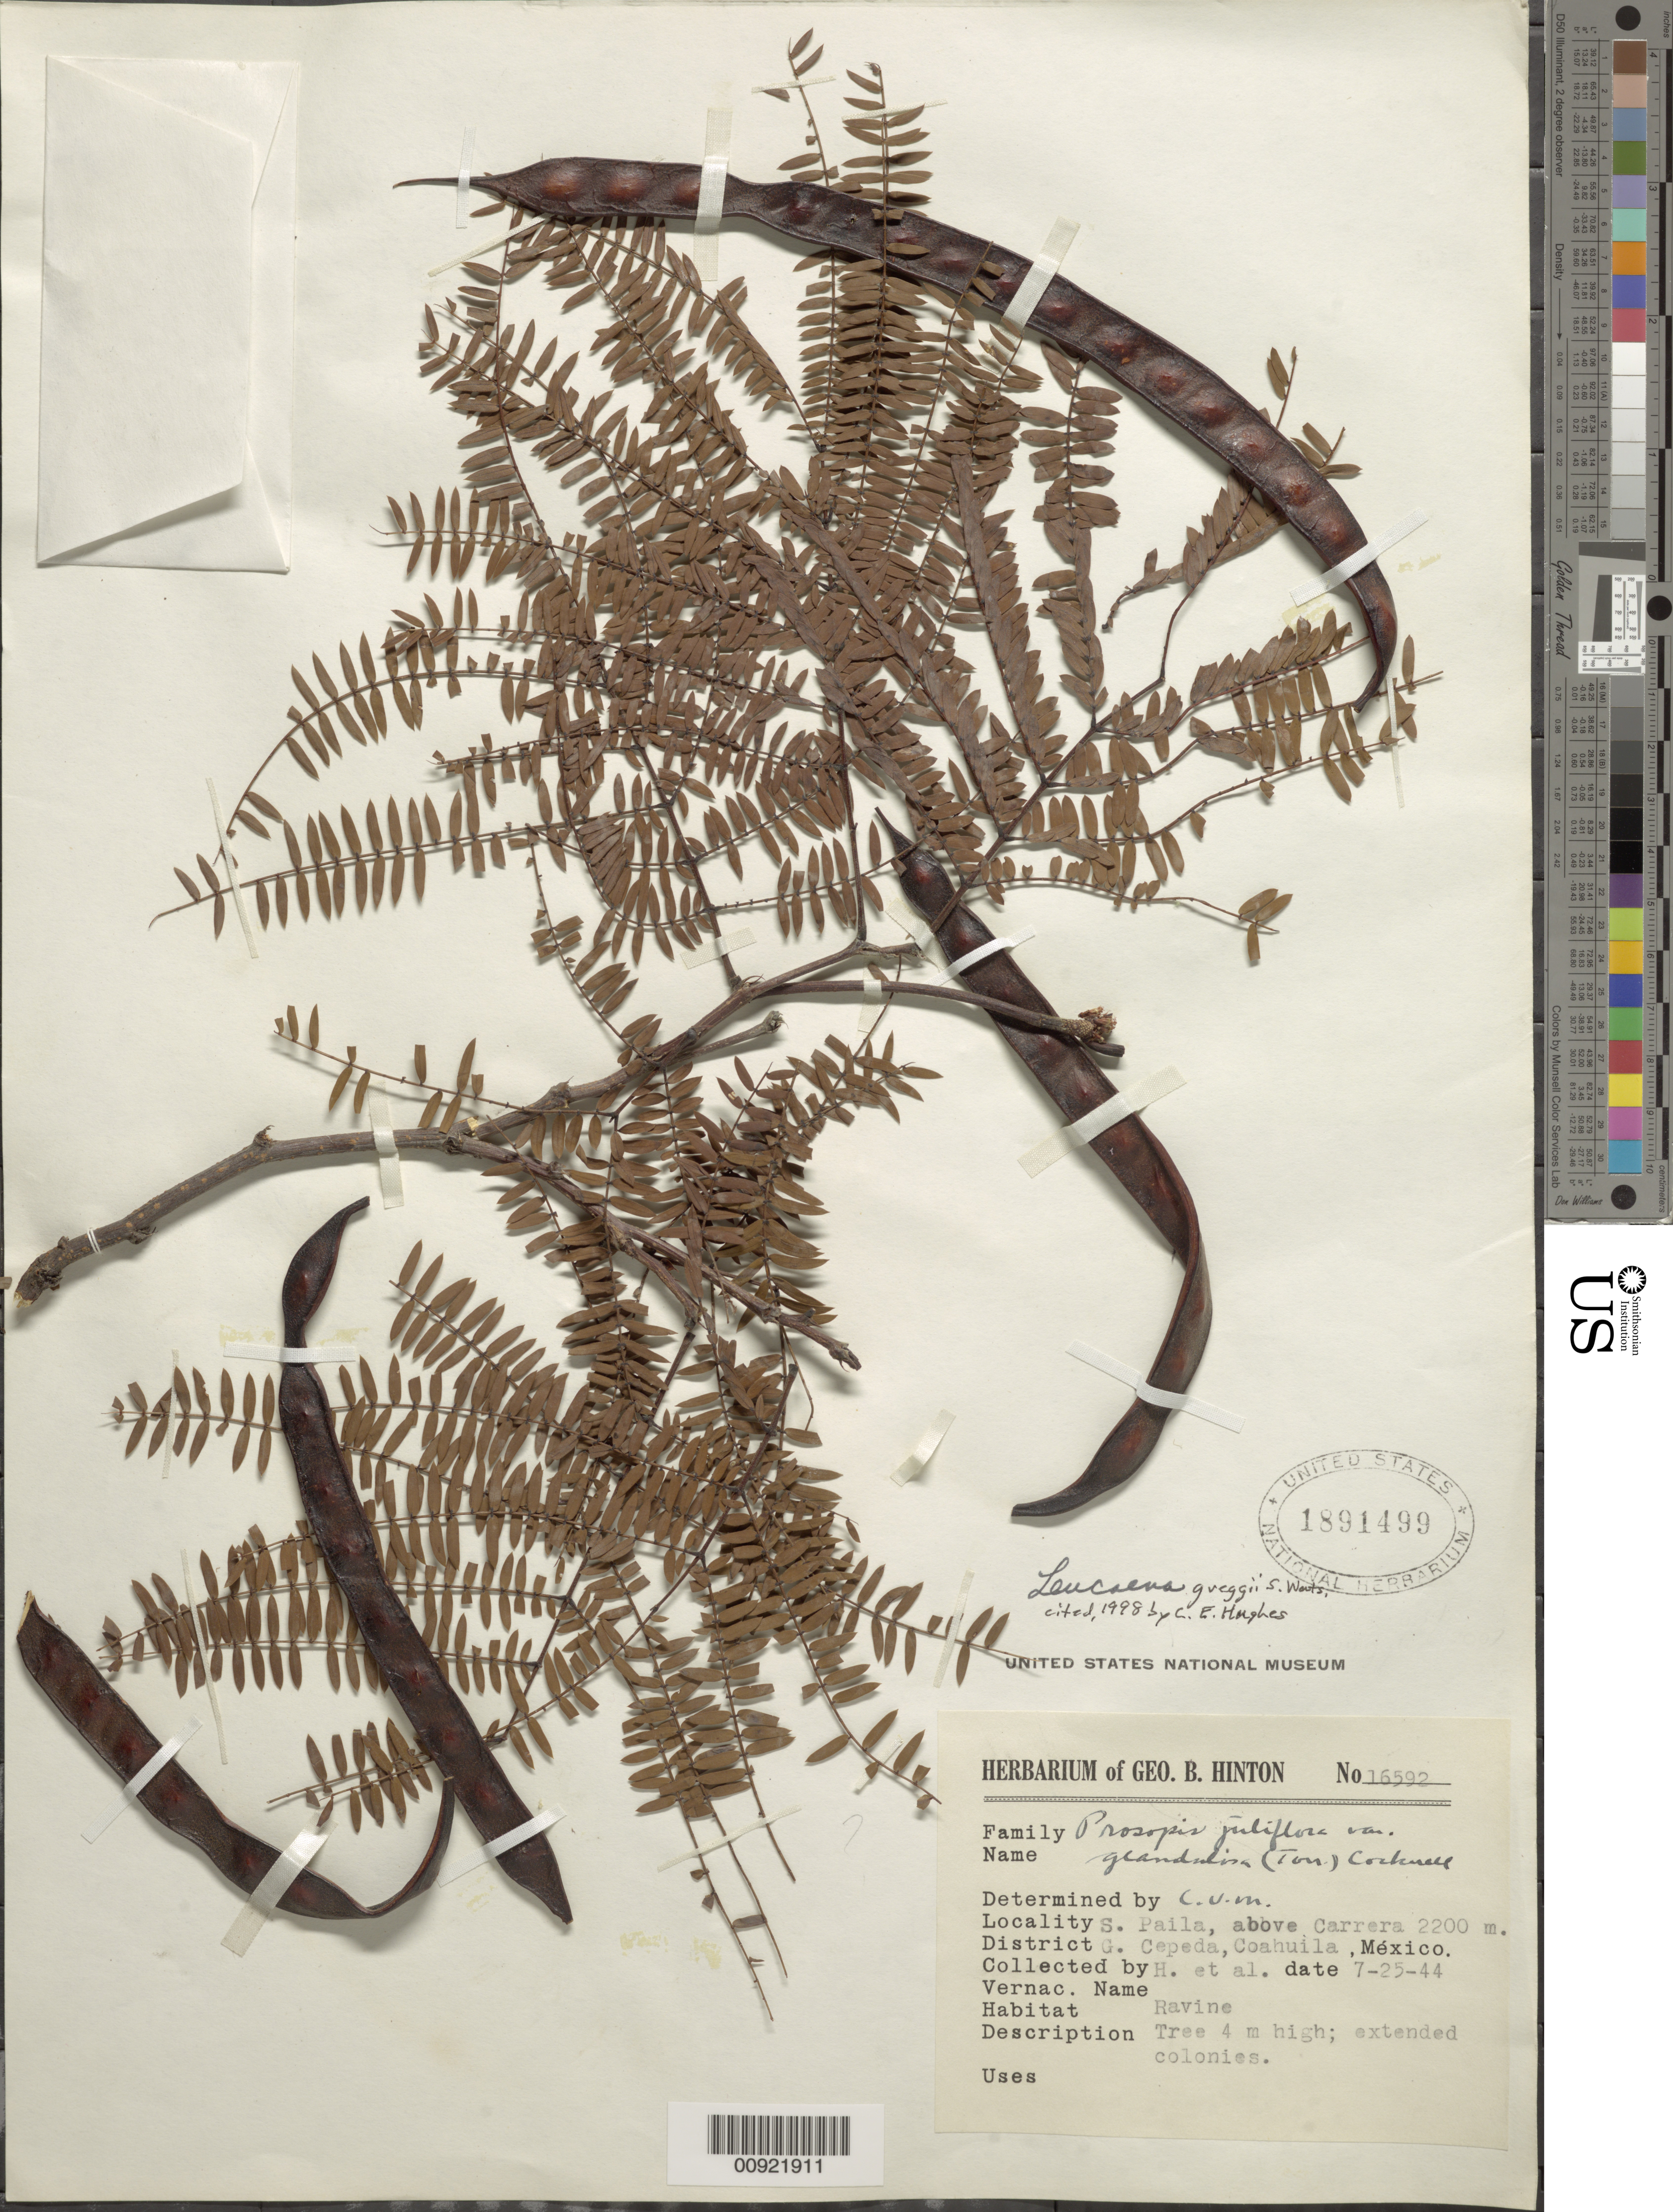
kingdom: Plantae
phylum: Tracheophyta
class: Magnoliopsida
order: Fabales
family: Fabaceae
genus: Leucaena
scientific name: Leucaena greggii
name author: S. Watson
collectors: G. B. Hinton & et al.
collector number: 16592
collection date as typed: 25 Jul 1944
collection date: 1944-07-25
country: Mexico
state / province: Coahuila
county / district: General Cepeda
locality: S. Paila, above Carrera, District General Cepeda, Coahuila.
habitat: Ravine.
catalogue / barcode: US 1891499